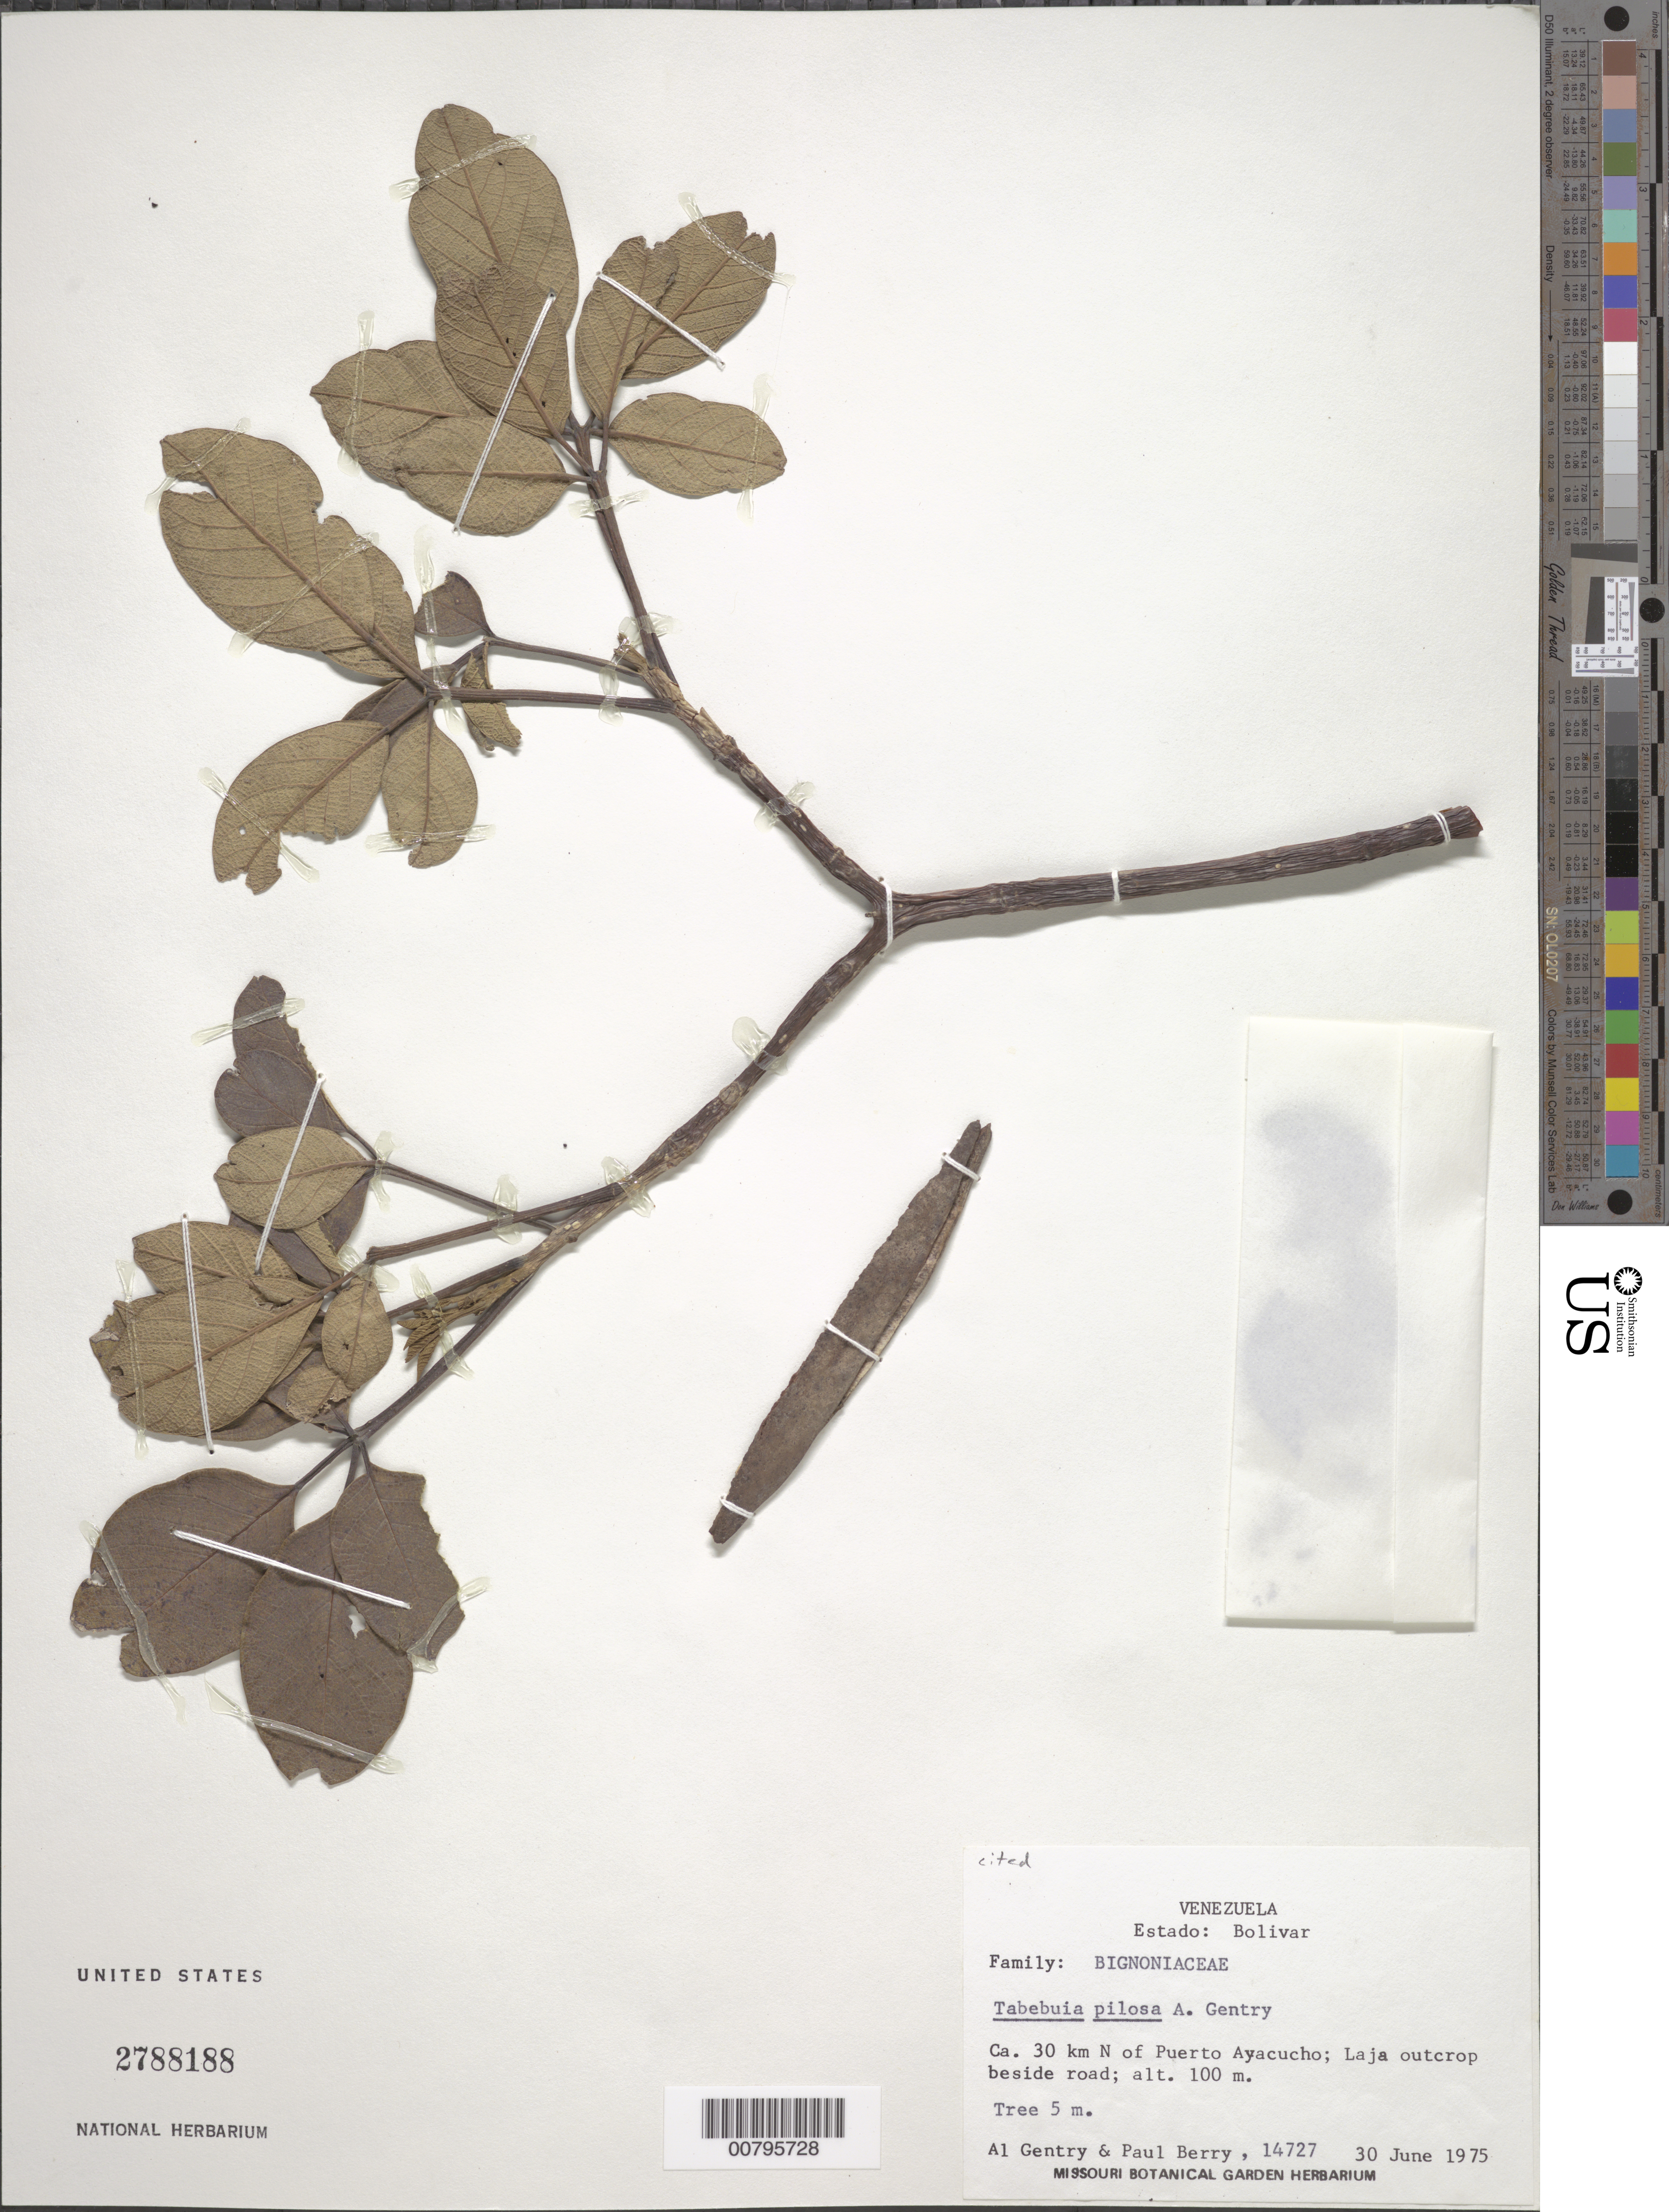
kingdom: Plantae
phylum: Tracheophyta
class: Magnoliopsida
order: Lamiales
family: Bignoniaceae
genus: Tabebuia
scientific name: Tabebuia pilosa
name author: A.H. Gentry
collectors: A. H. Gentry & P. Berry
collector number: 14727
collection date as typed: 30-Jun-75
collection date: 1975-06-30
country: Venezuela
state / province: Bolívar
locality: Puerto Ayacucho, ca. 30 km N of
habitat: Laja outcrop beside road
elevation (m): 100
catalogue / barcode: US 2788188